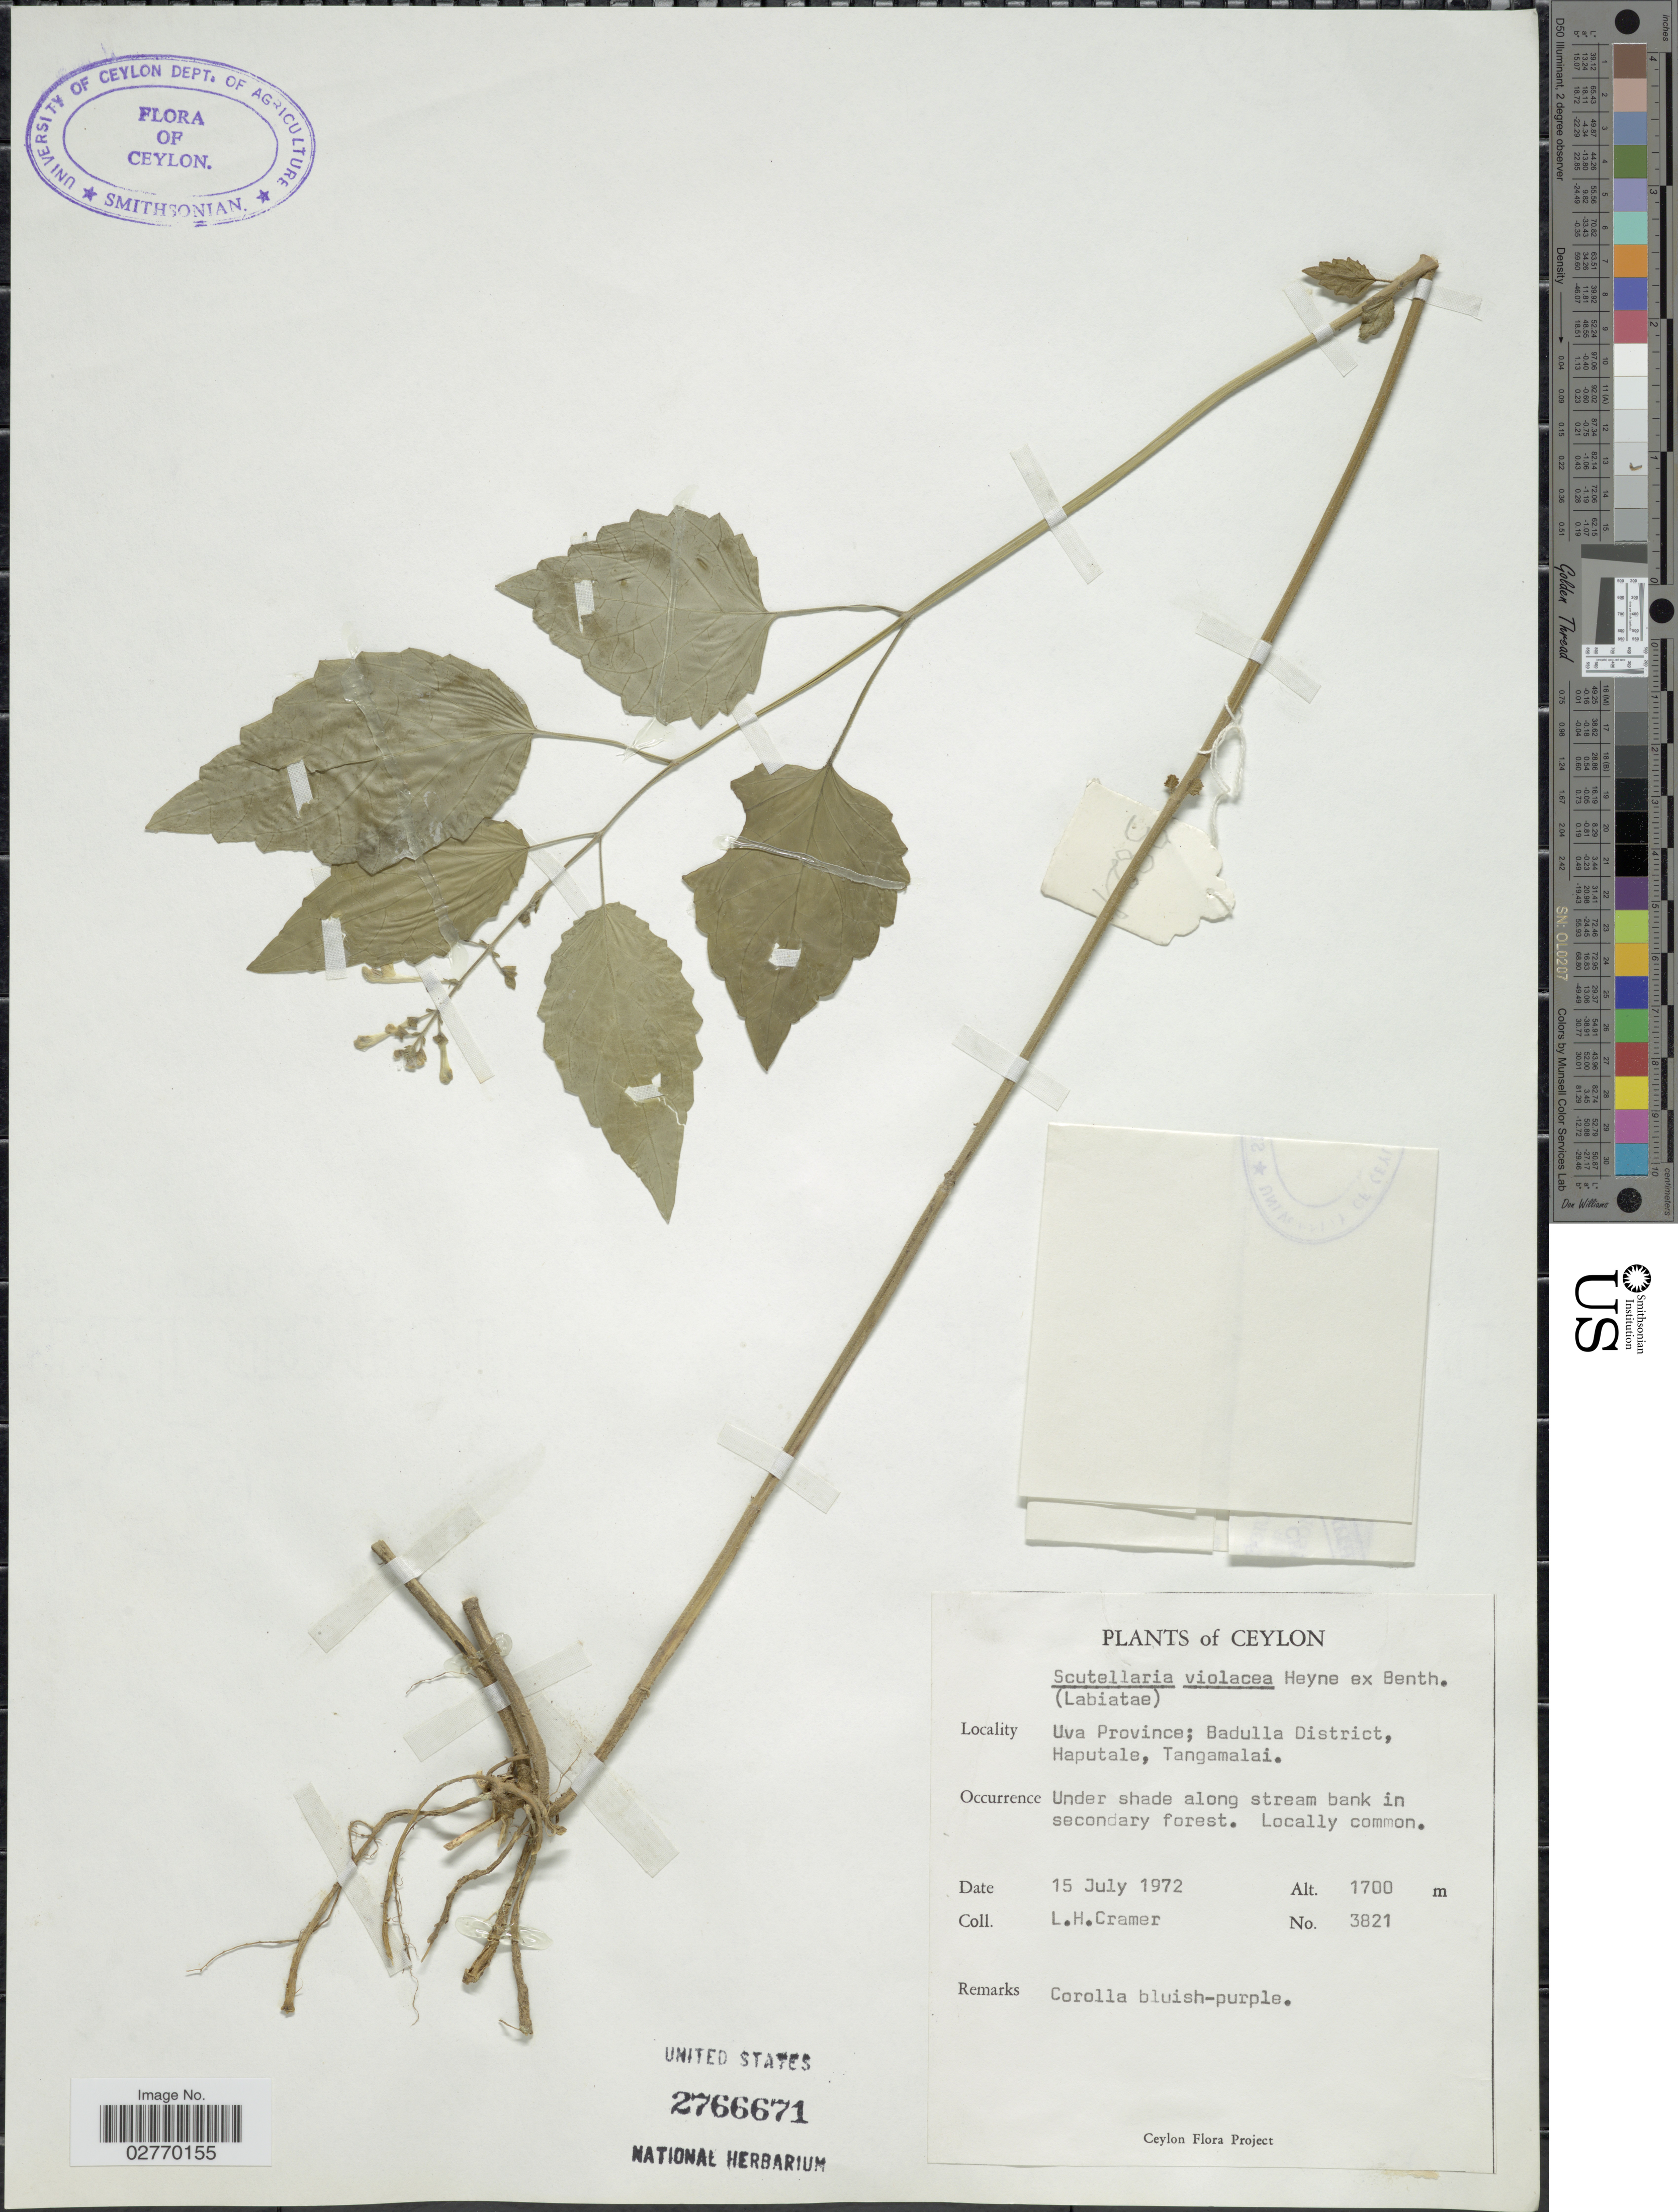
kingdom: Plantae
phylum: Tracheophyta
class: Magnoliopsida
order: Lamiales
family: Lamiaceae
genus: Scutellaria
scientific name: Scutellaria violacea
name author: B. Heyne ex Benth.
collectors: L. H. Cramer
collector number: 3821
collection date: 1972-07-15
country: Sri Lanka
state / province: Uva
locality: Ceylon. Uva Province; Badulla District, Haputale, Tangamalai.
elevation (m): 1700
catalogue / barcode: US 2766671